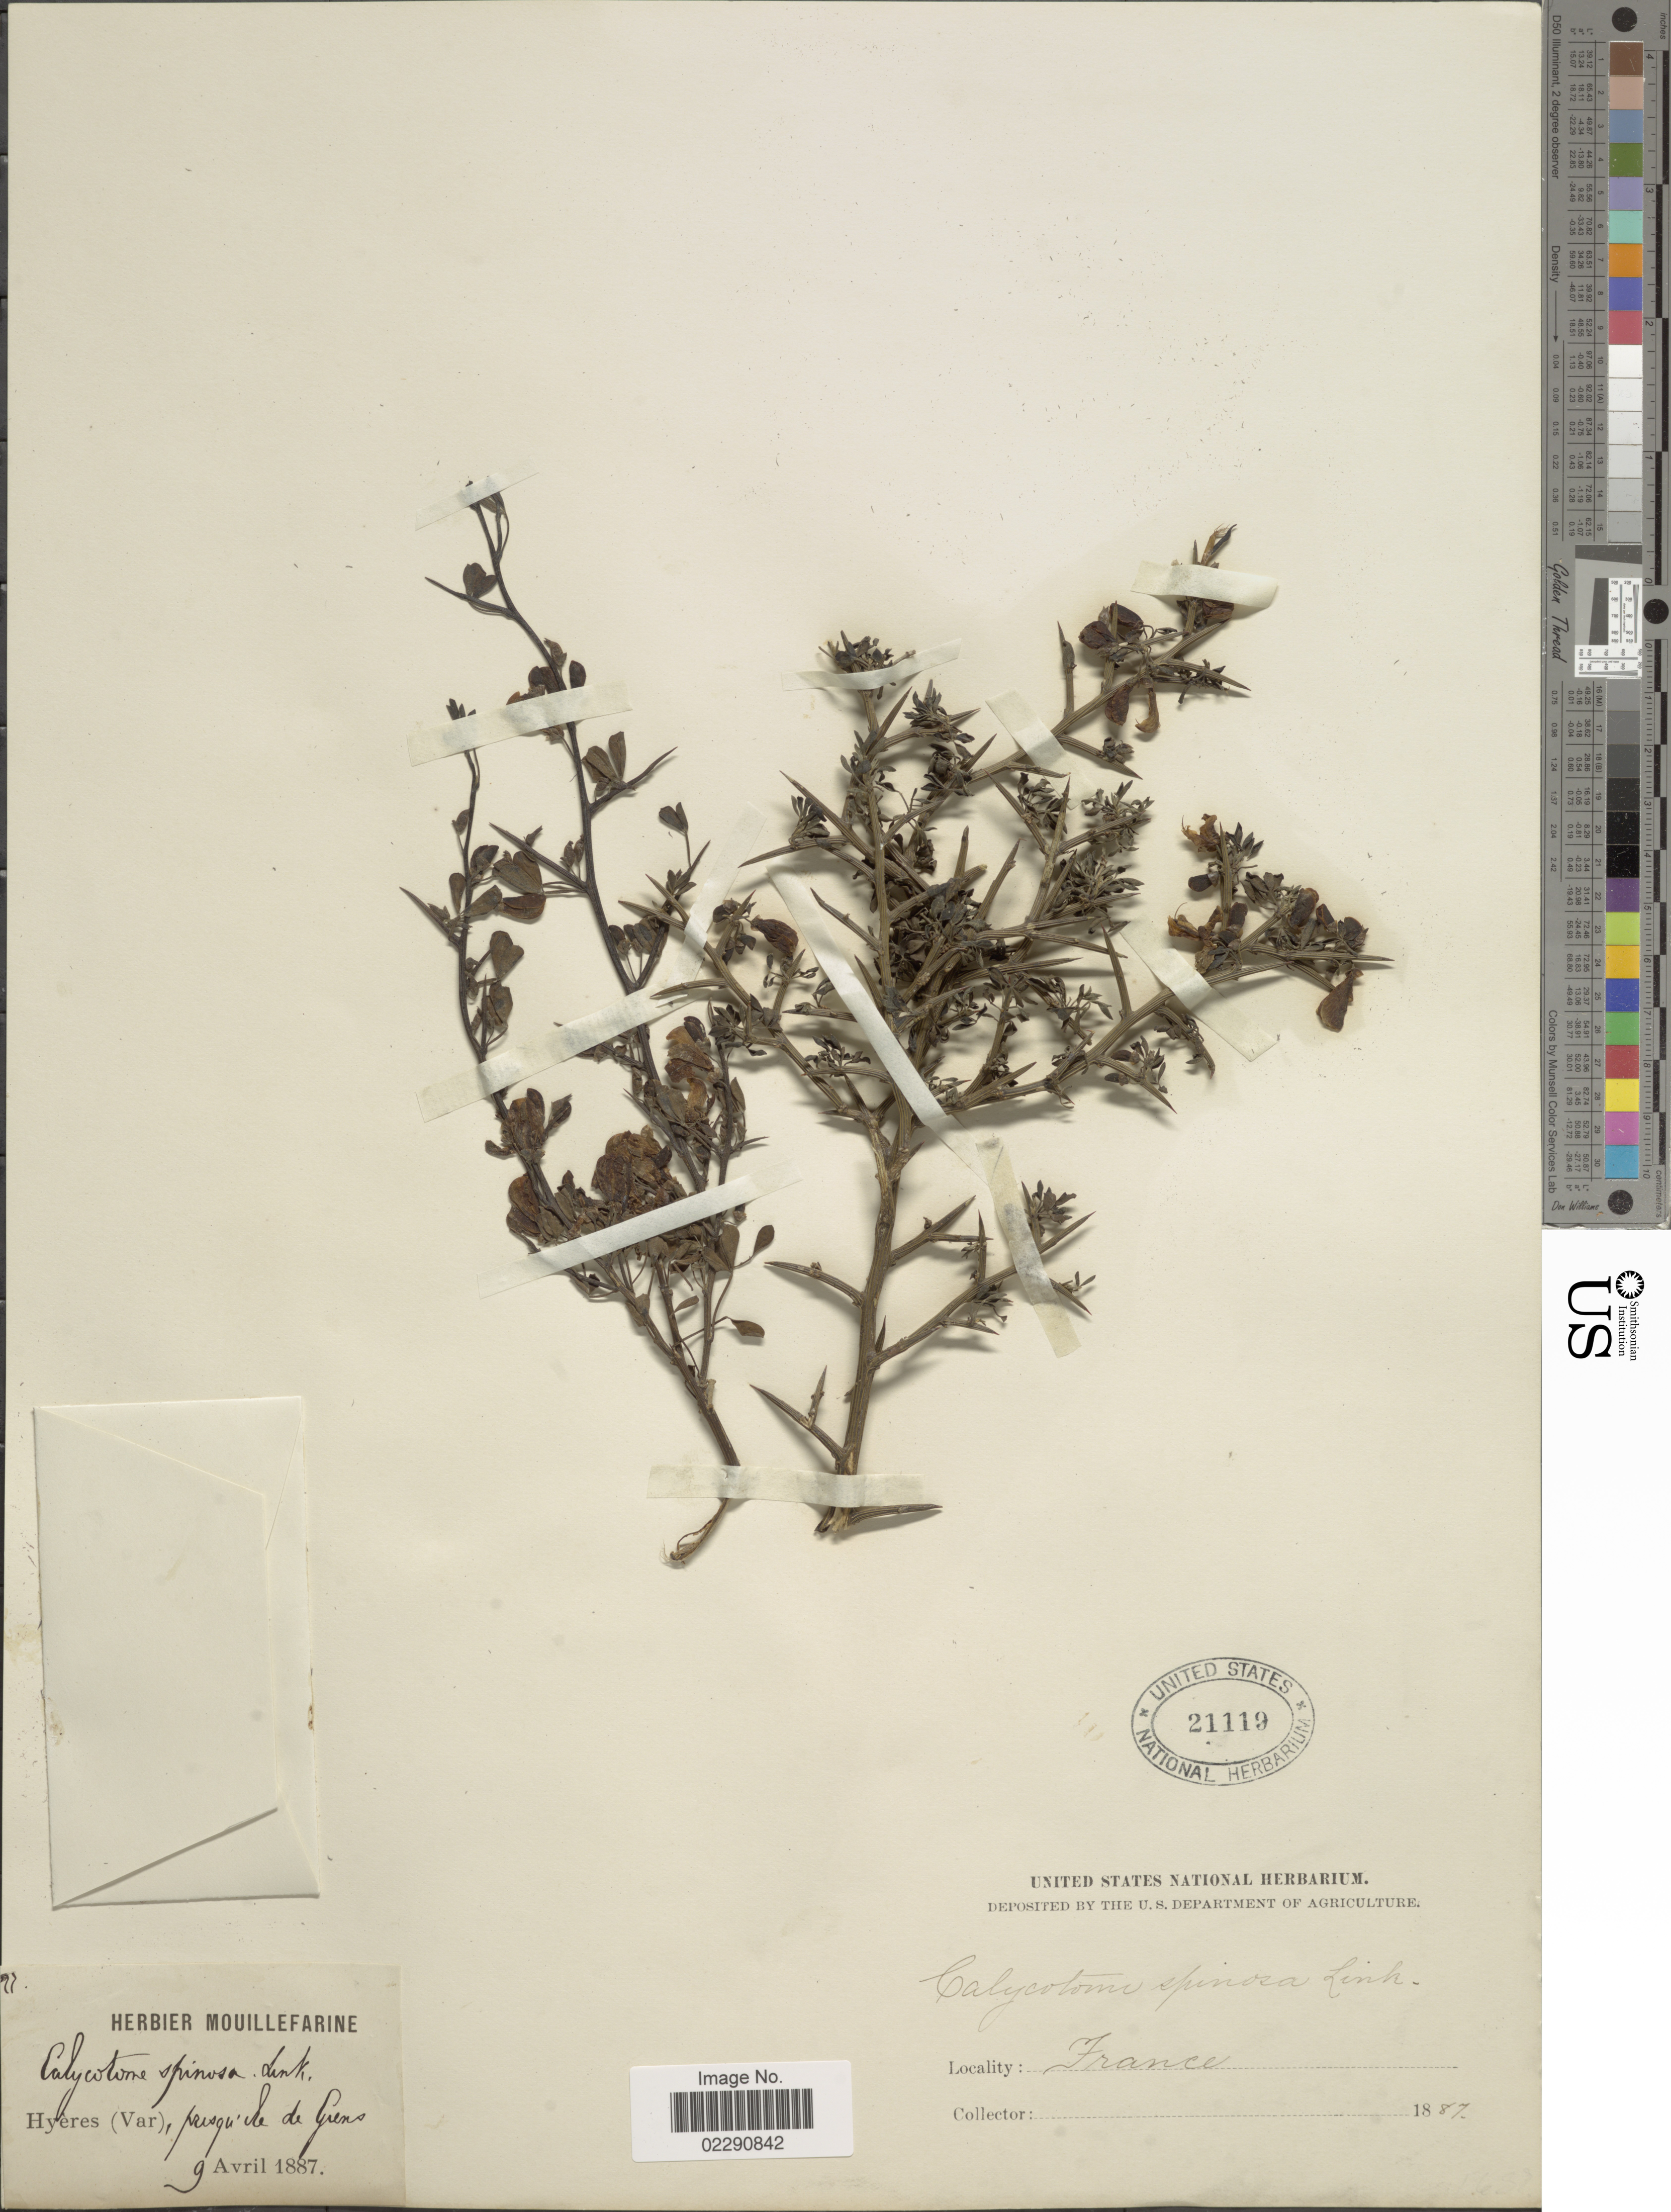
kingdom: Plantae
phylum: Tracheophyta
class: Magnoliopsida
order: Fabales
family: Fabaceae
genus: Calicotome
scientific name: Calicotome spinosa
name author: (L.) Link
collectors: U.S. National Herbarium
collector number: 97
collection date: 1887-04-09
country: France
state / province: Provence-Alpes-Côte d'Azur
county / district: Var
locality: Hyeres (Var)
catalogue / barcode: US 21119